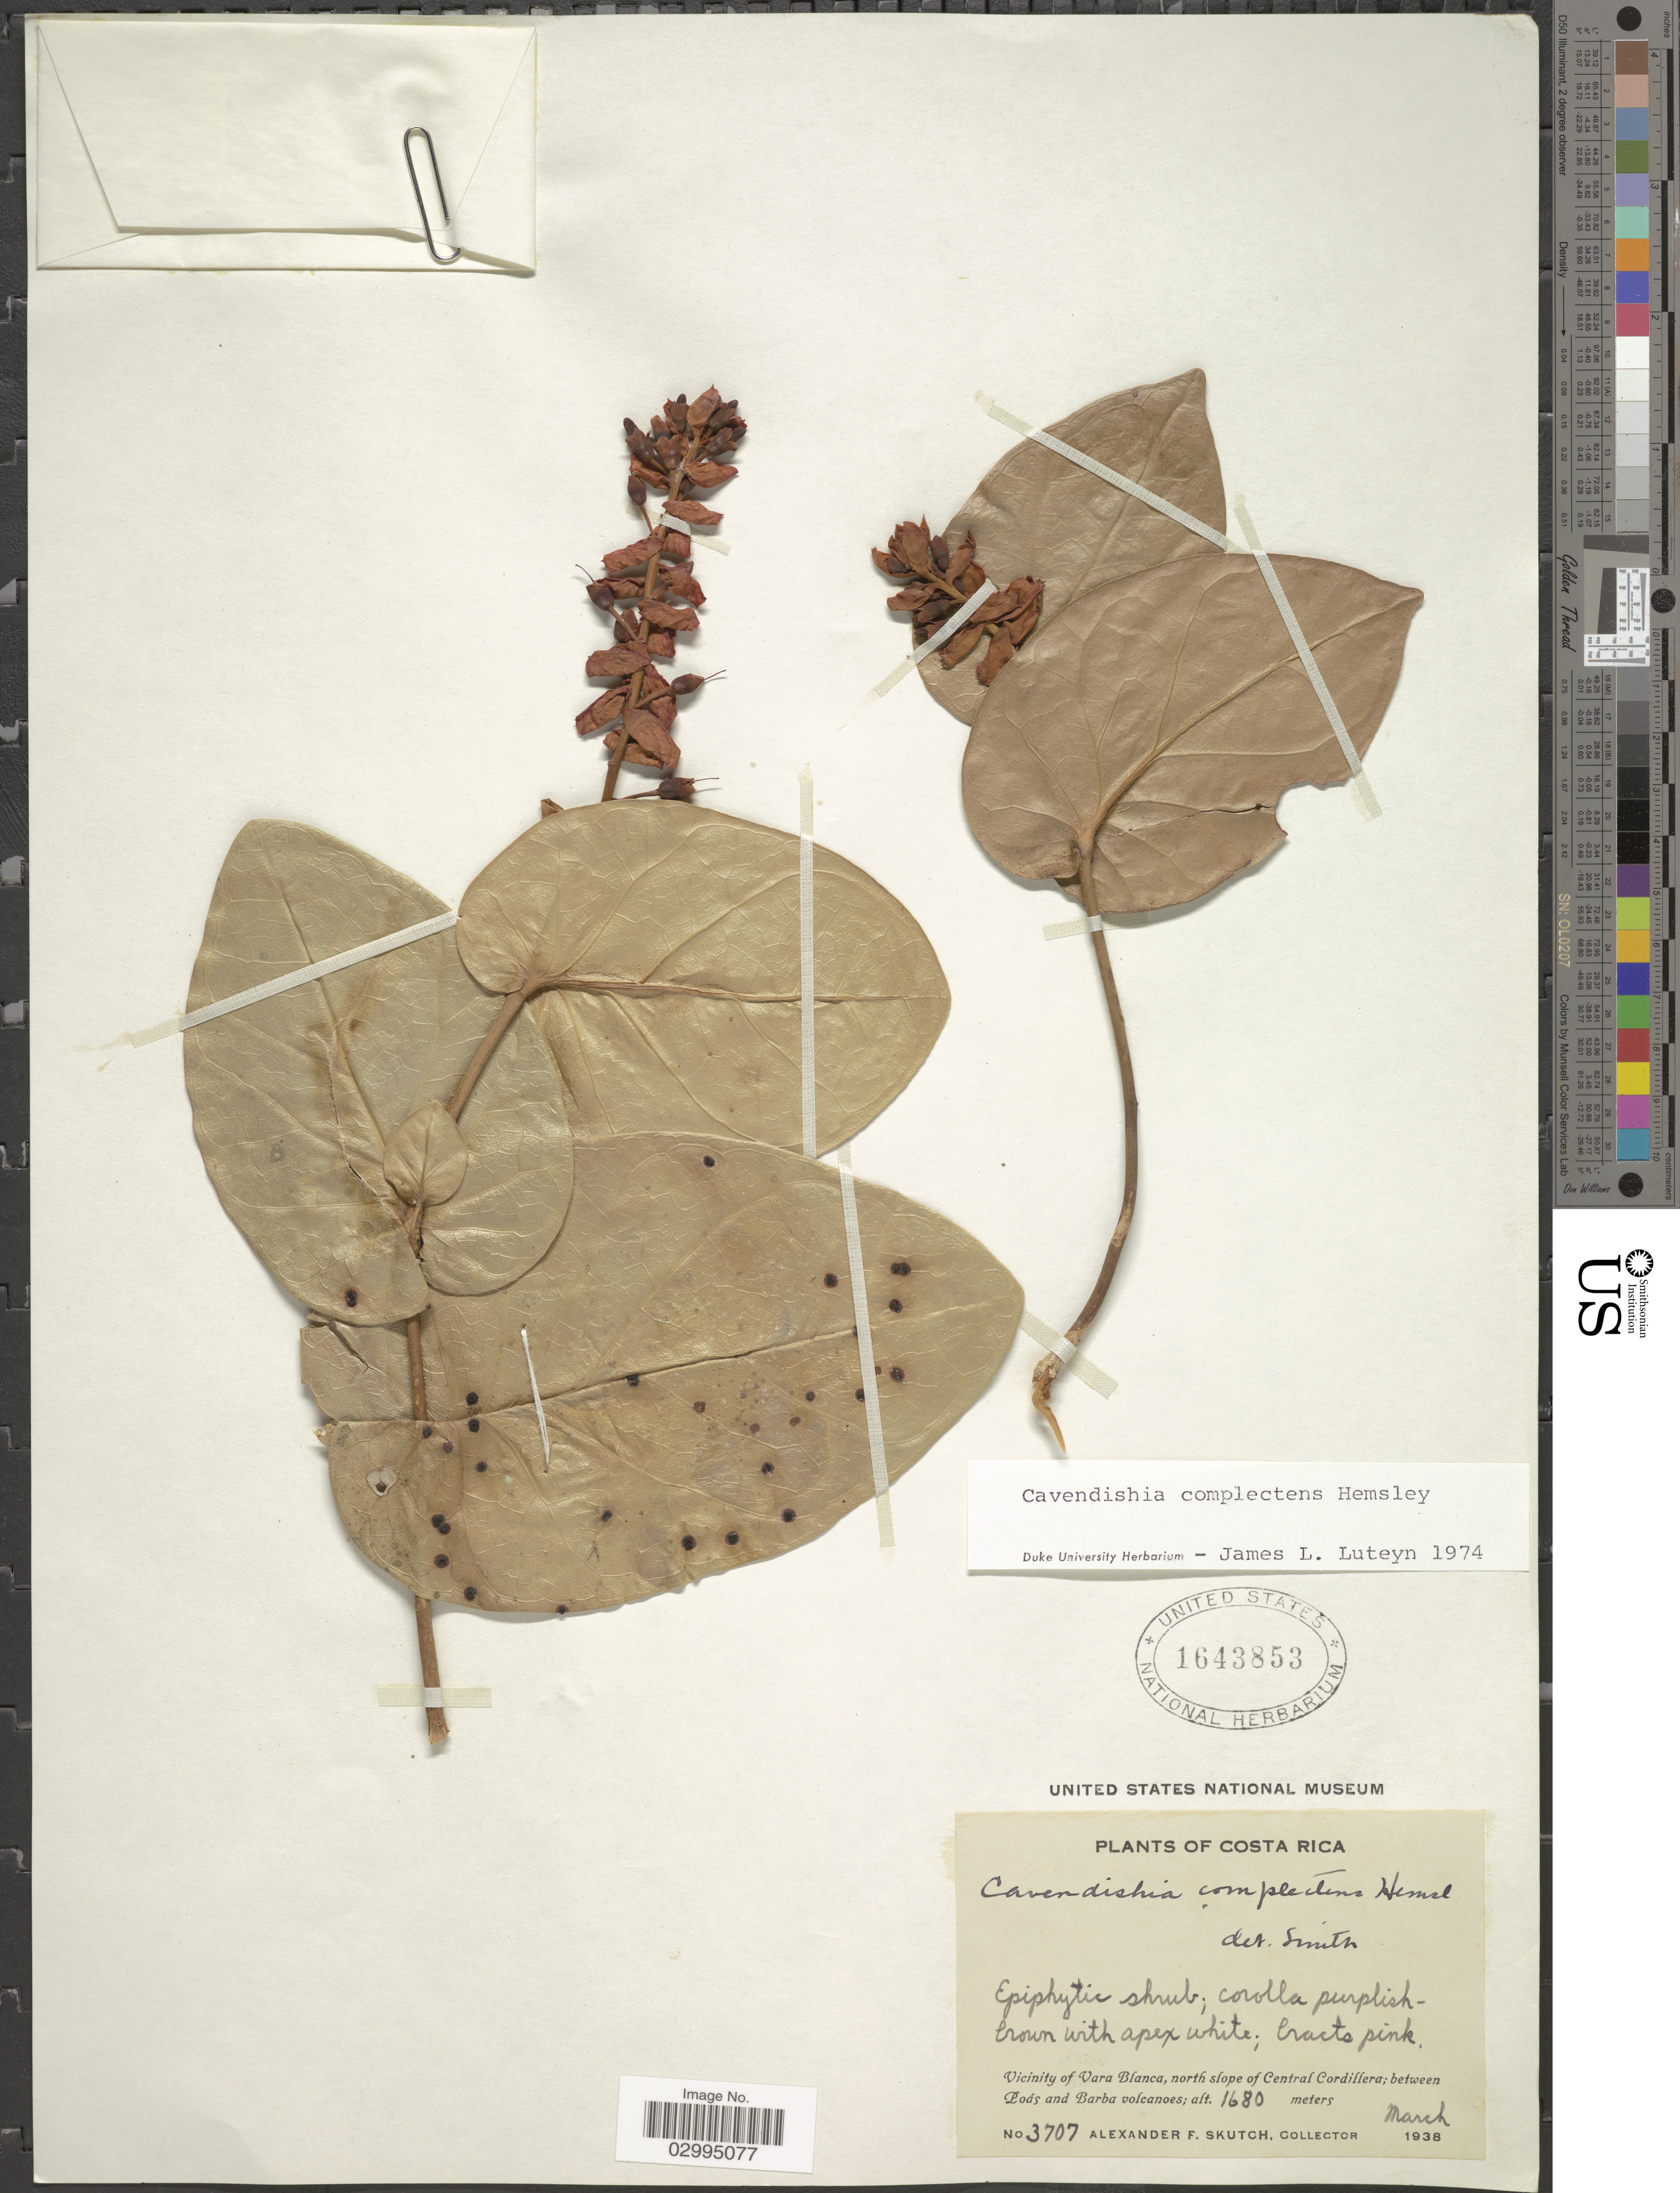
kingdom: Plantae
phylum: Tracheophyta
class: Magnoliopsida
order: Ericales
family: Ericaceae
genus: Cavendishia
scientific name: Cavendishia complectens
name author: Hemsl.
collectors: A. F. Skutch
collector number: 3707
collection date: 1938-03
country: Costa Rica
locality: Vicinity of Vara Blanca, north slope of Central Cordillera: between Poás and Barba volcanoes.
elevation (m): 1680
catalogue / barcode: US 1643853